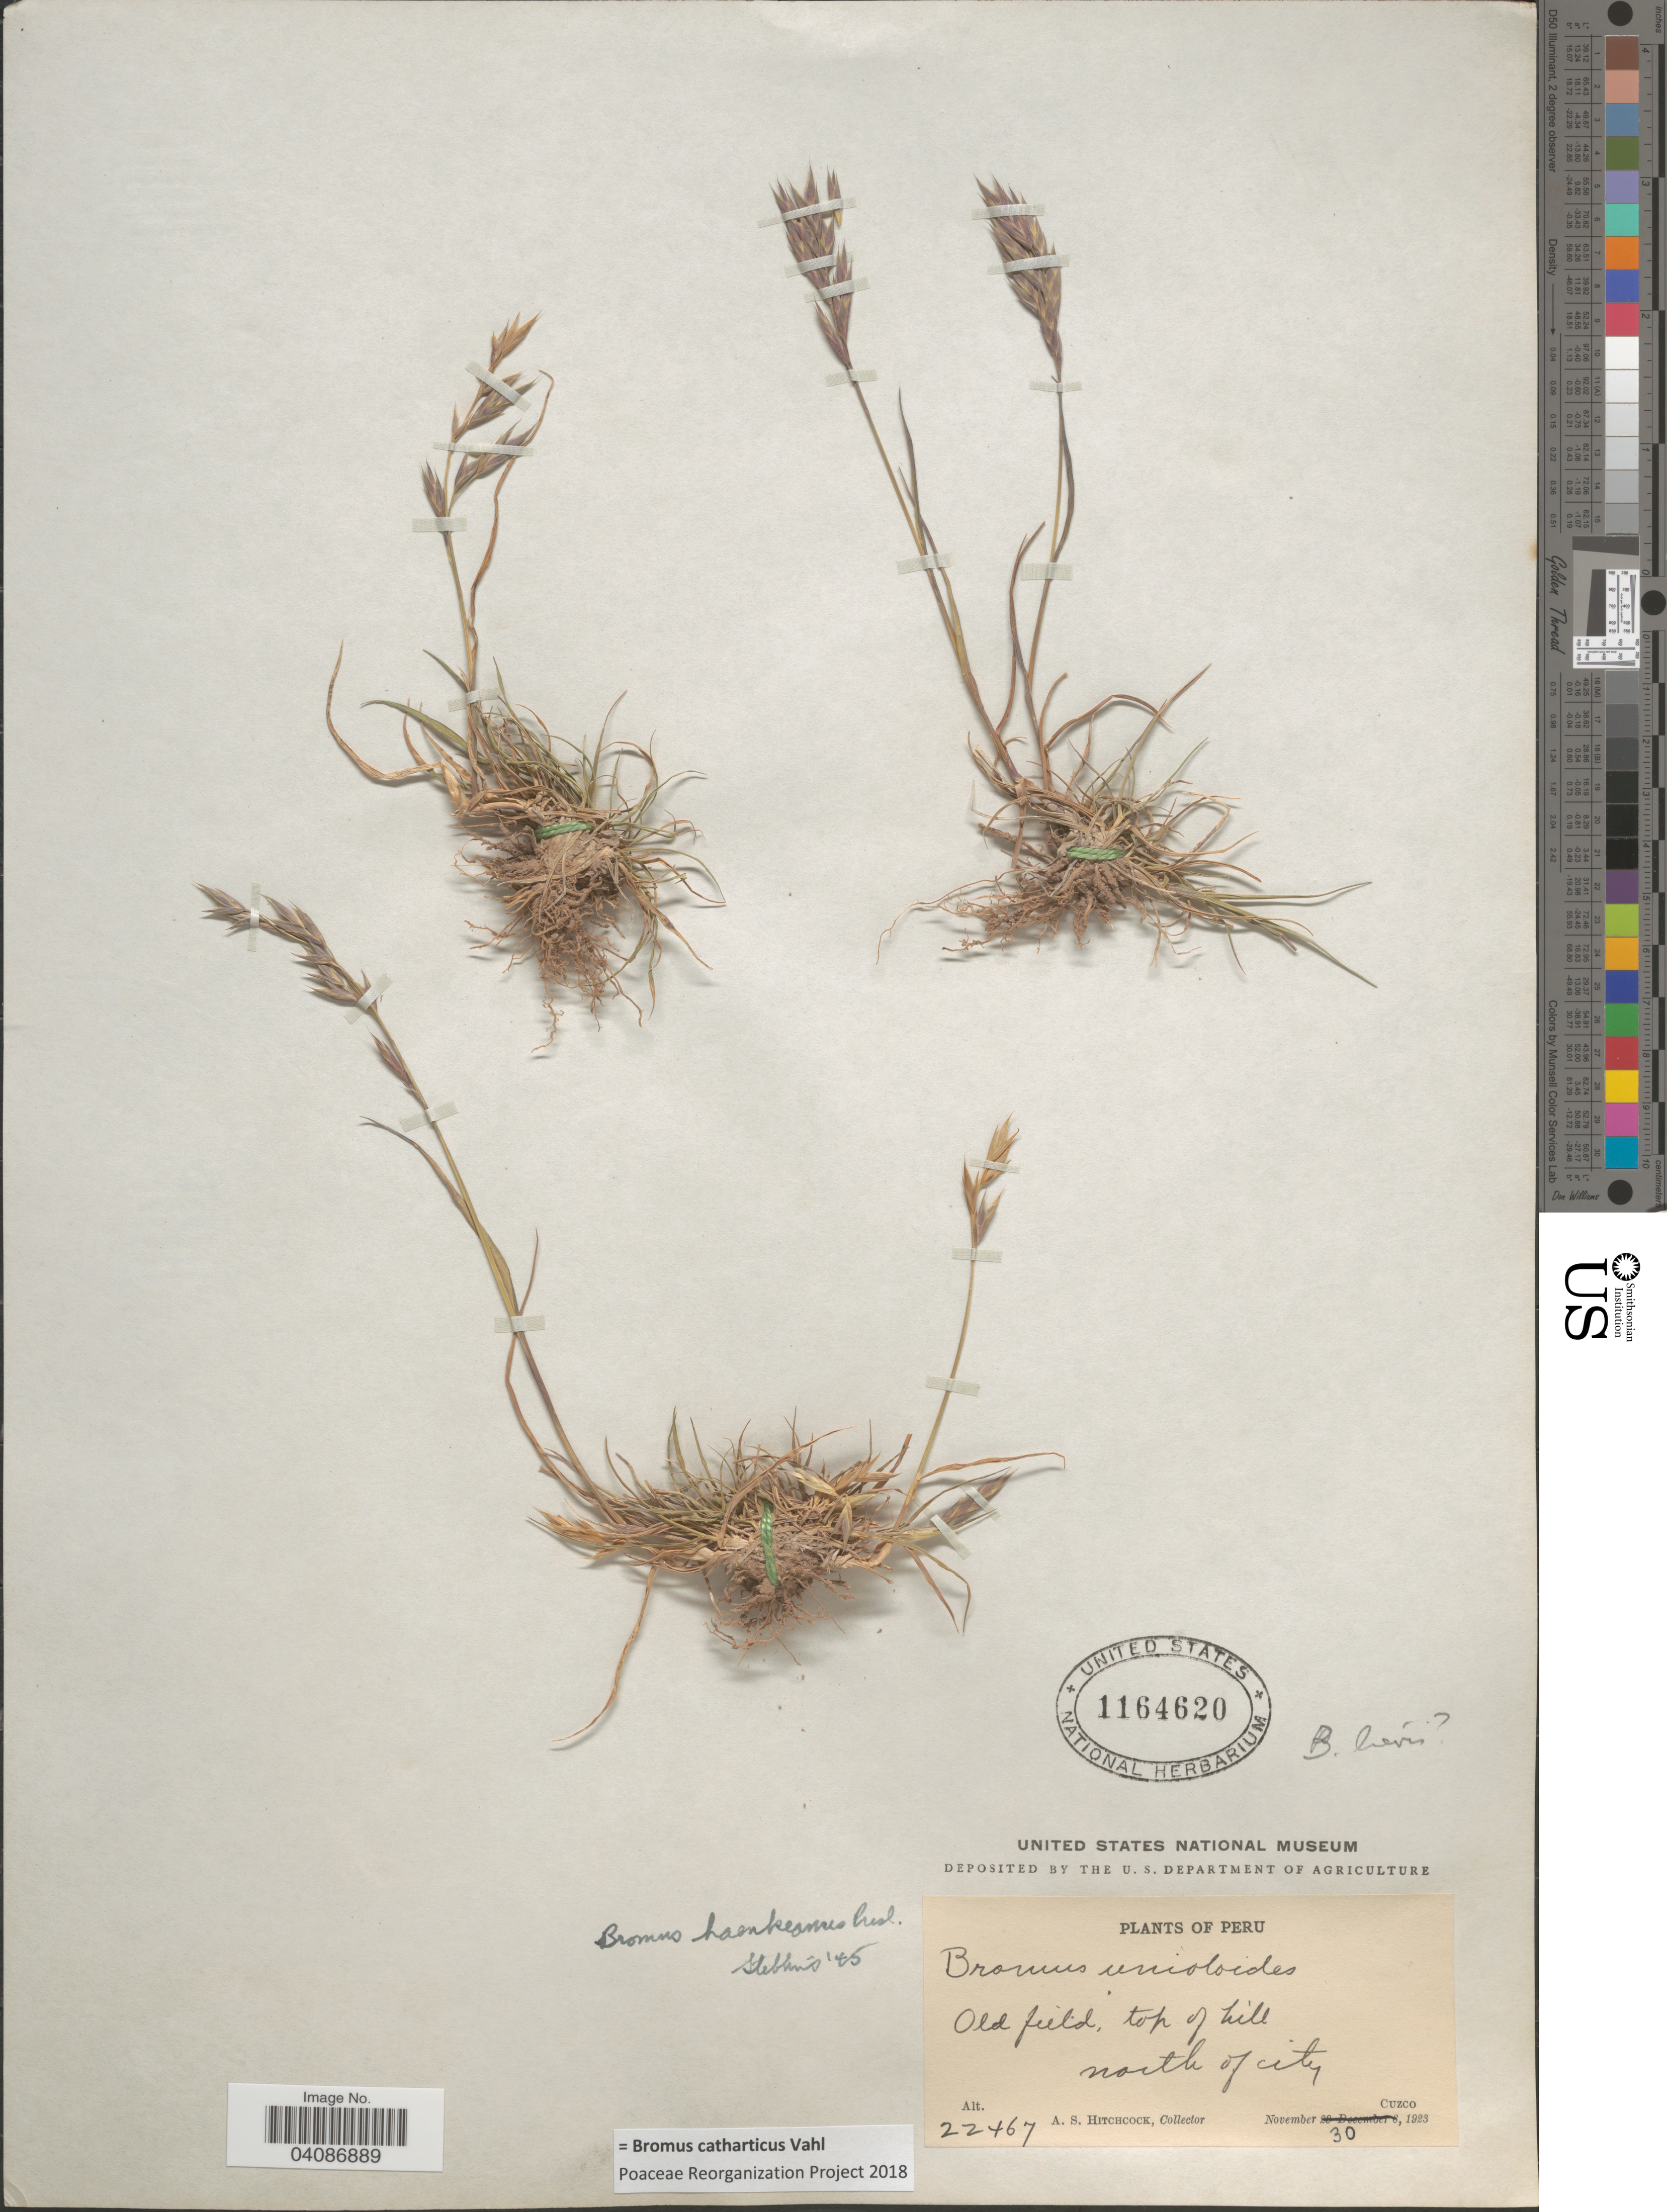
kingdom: Plantae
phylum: Tracheophyta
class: Liliopsida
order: Poales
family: Poaceae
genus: Bromus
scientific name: Bromus catharticus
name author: Vahl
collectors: A. S. Hitchcock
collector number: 22467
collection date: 1923-11-30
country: Peru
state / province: Cusco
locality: Old field, top of hill. North of City. Cuzco.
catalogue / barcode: US 1164620